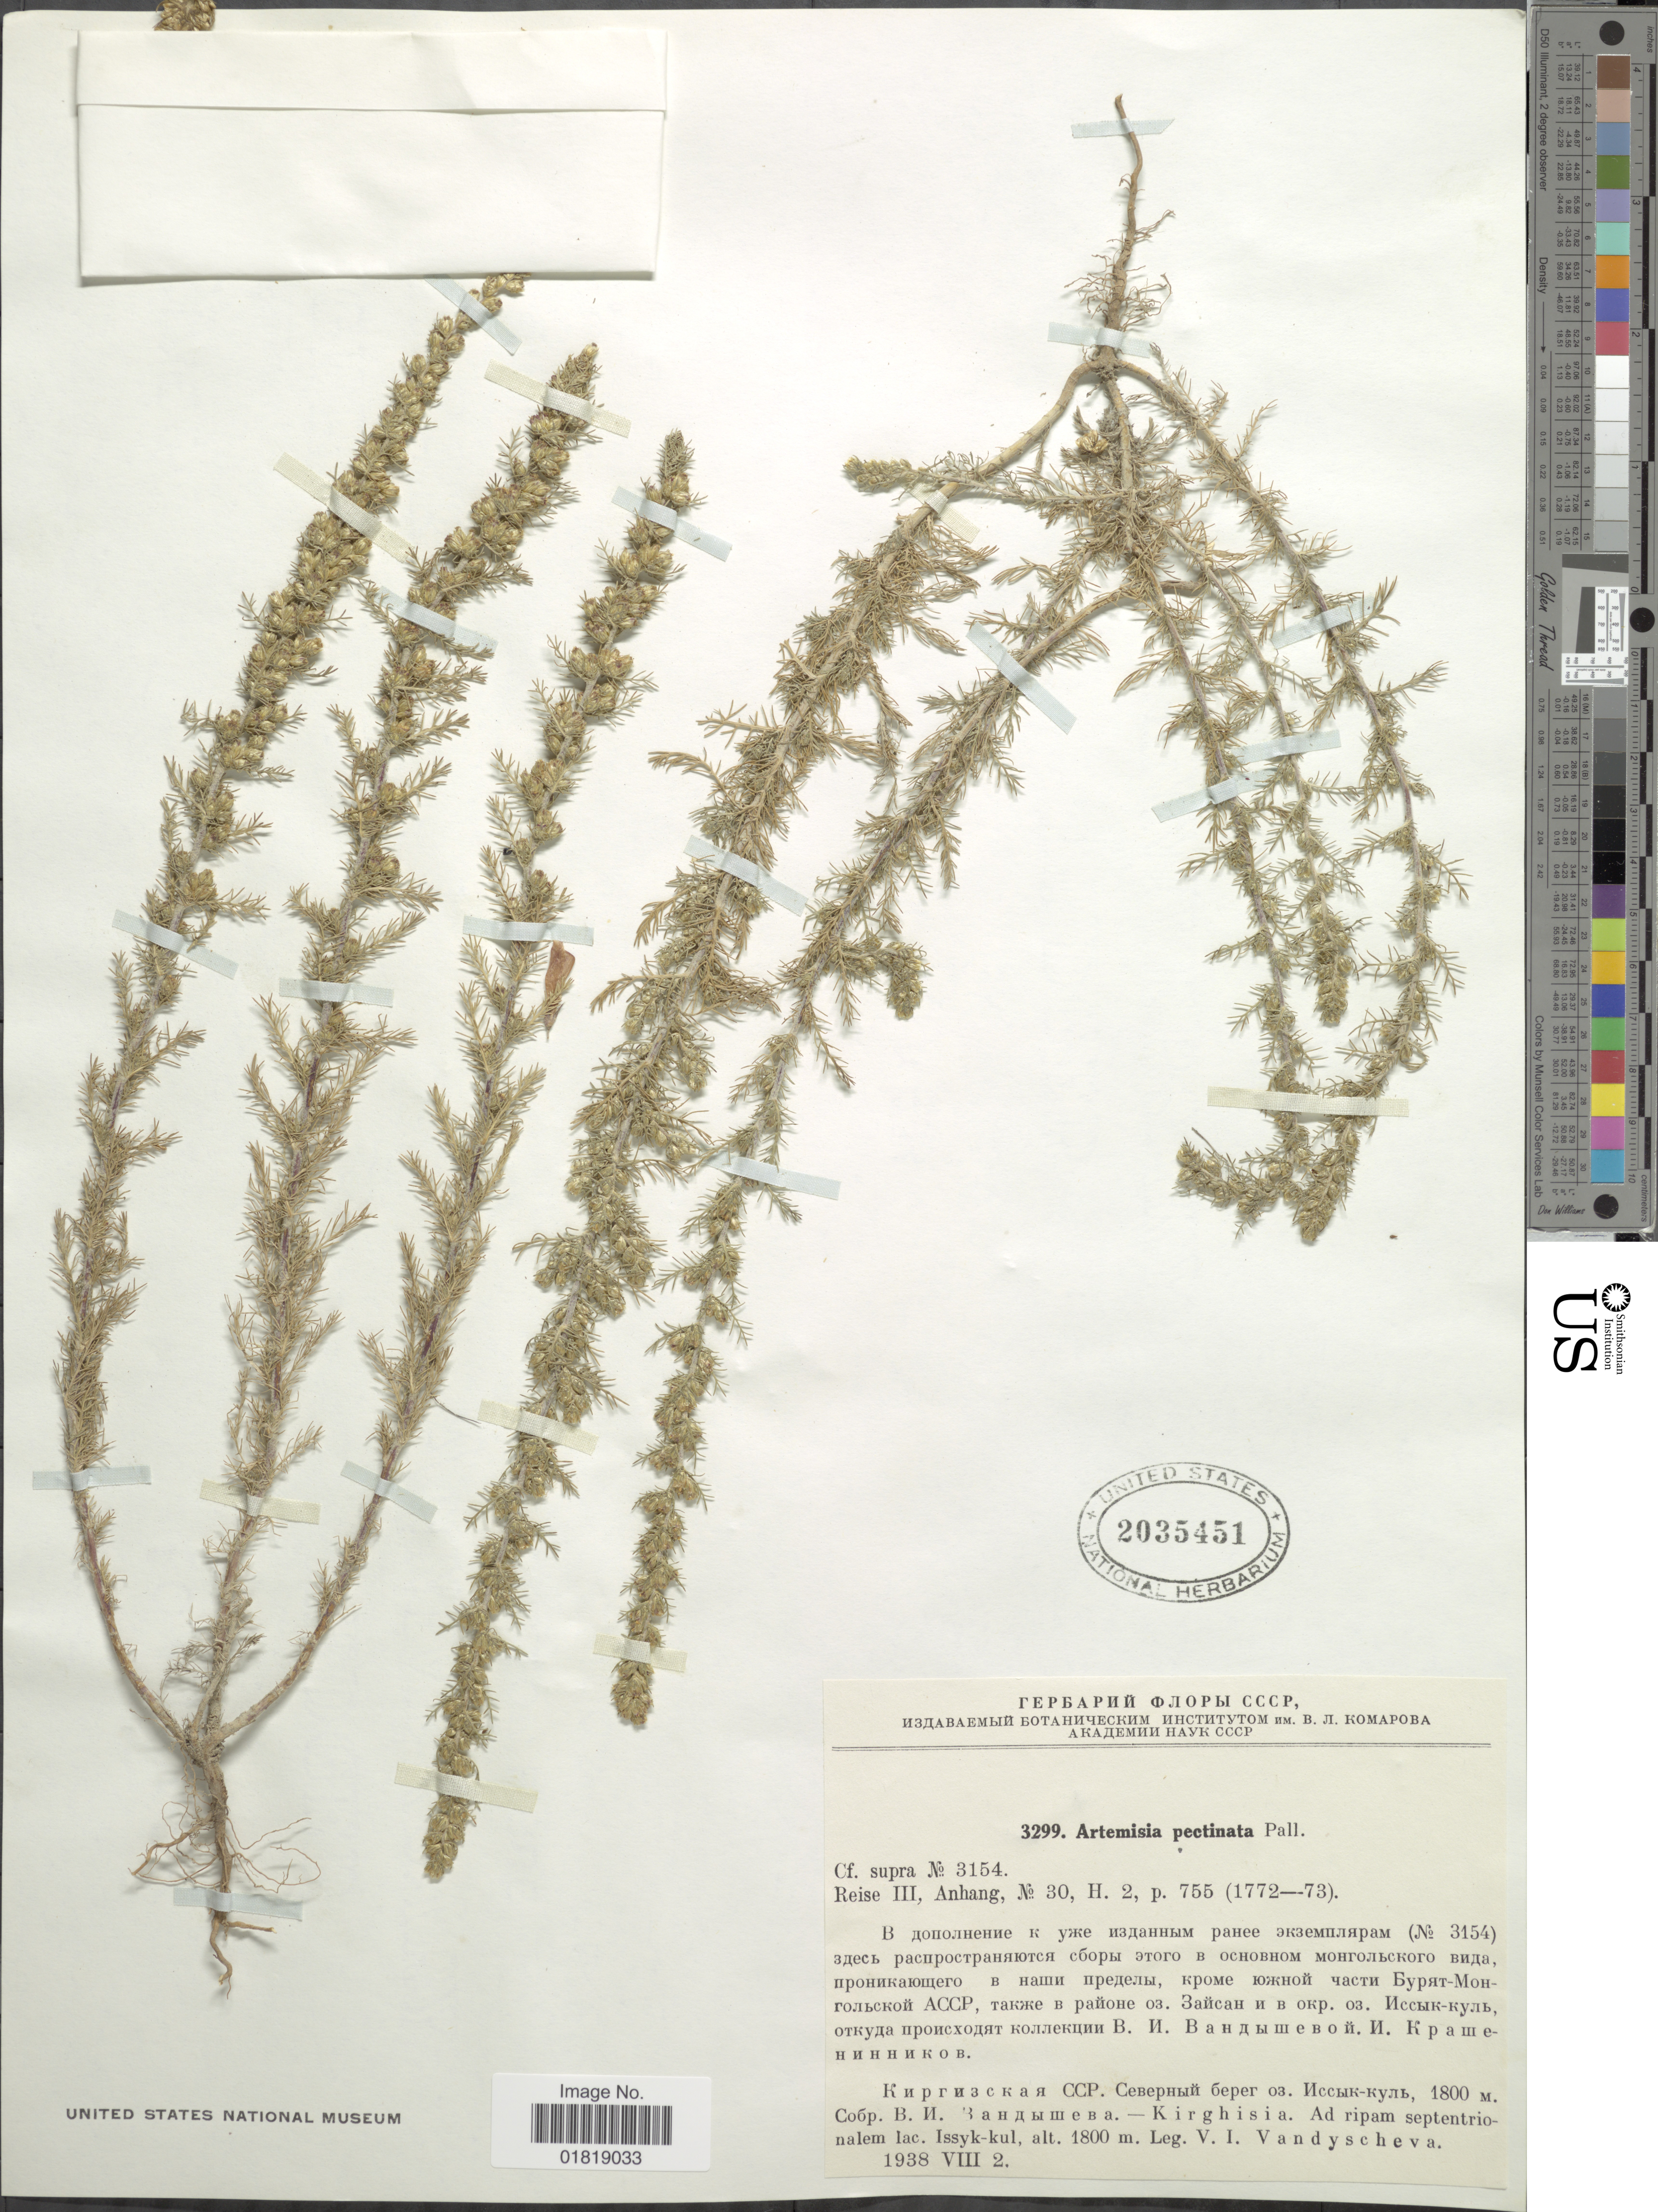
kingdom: Plantae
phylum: Tracheophyta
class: Magnoliopsida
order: Asterales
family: Asteraceae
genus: Artemisia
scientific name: Artemisia pectinata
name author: Pall.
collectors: V. Vandyscheva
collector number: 3154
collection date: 1938-08-02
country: Kyrgyzstan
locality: Kirghisia, Ad ripam septentrionalem lac., Issyk-kul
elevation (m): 1800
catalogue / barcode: US 2035451